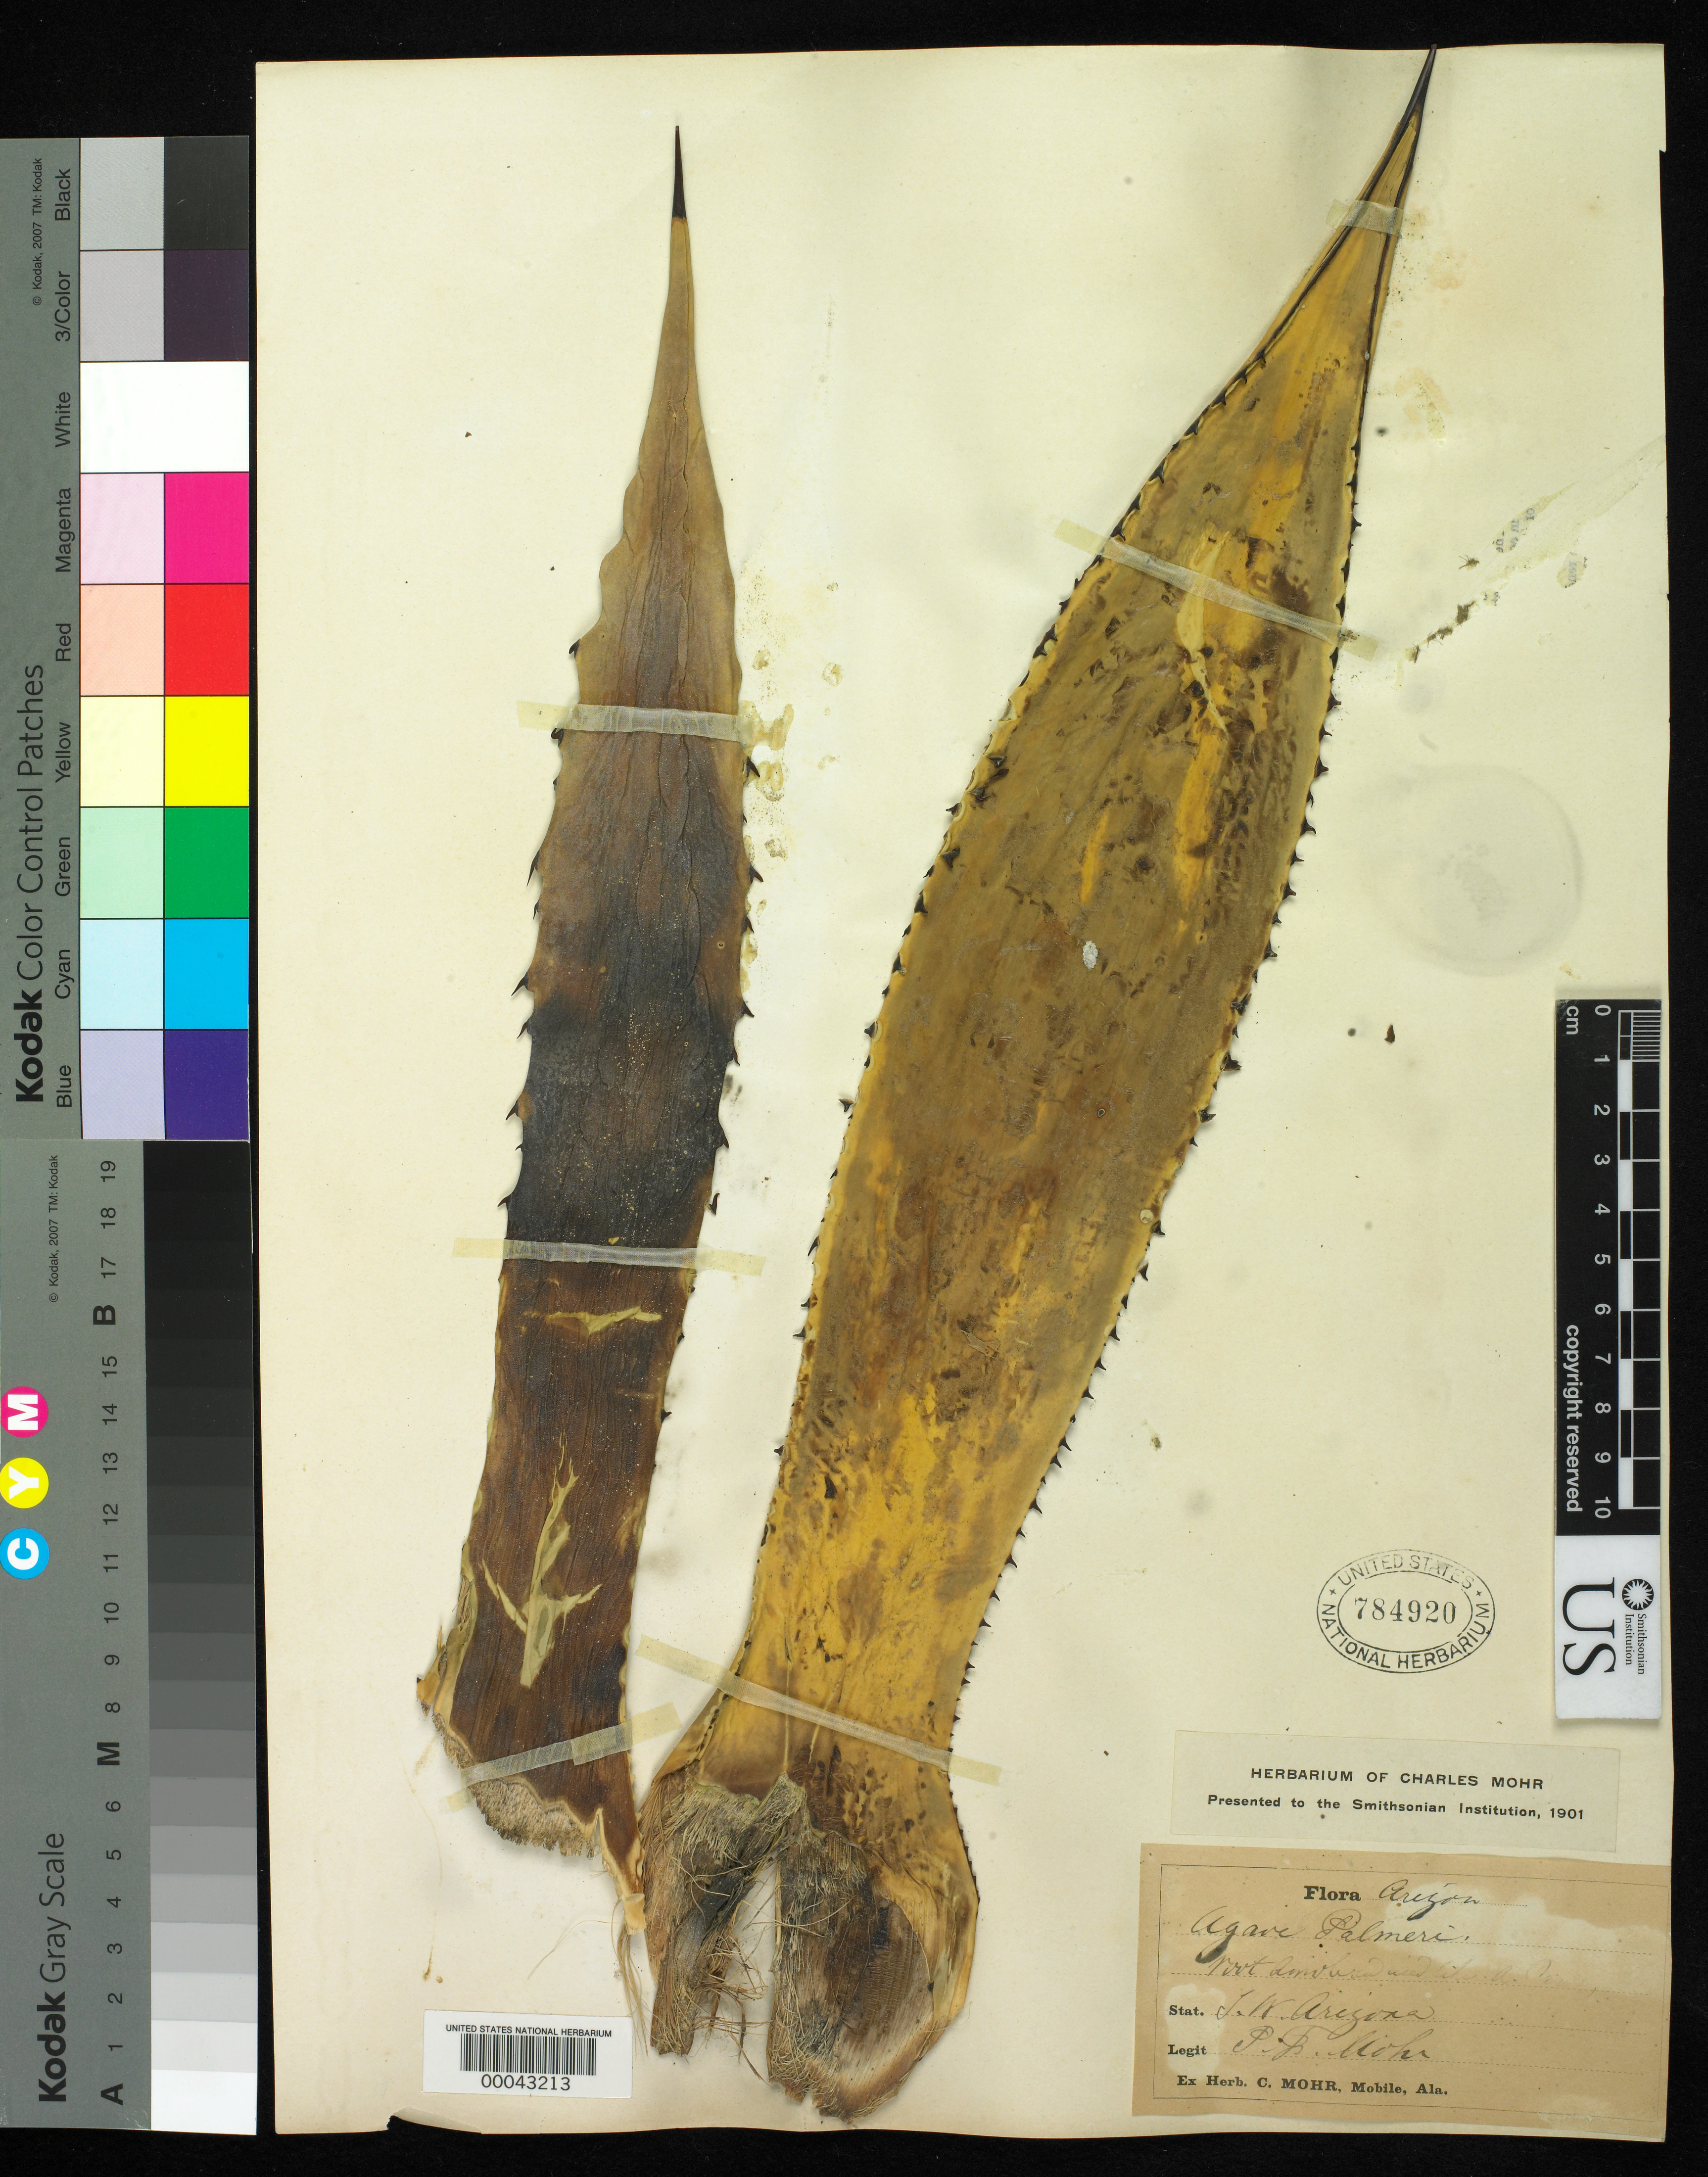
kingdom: Plantae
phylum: Tracheophyta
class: Liliopsida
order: Asparagales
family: Asparagaceae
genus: Agave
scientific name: Agave palmeri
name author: Engelm.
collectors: C. T. Mohr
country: United States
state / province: Arizona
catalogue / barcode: US 784920